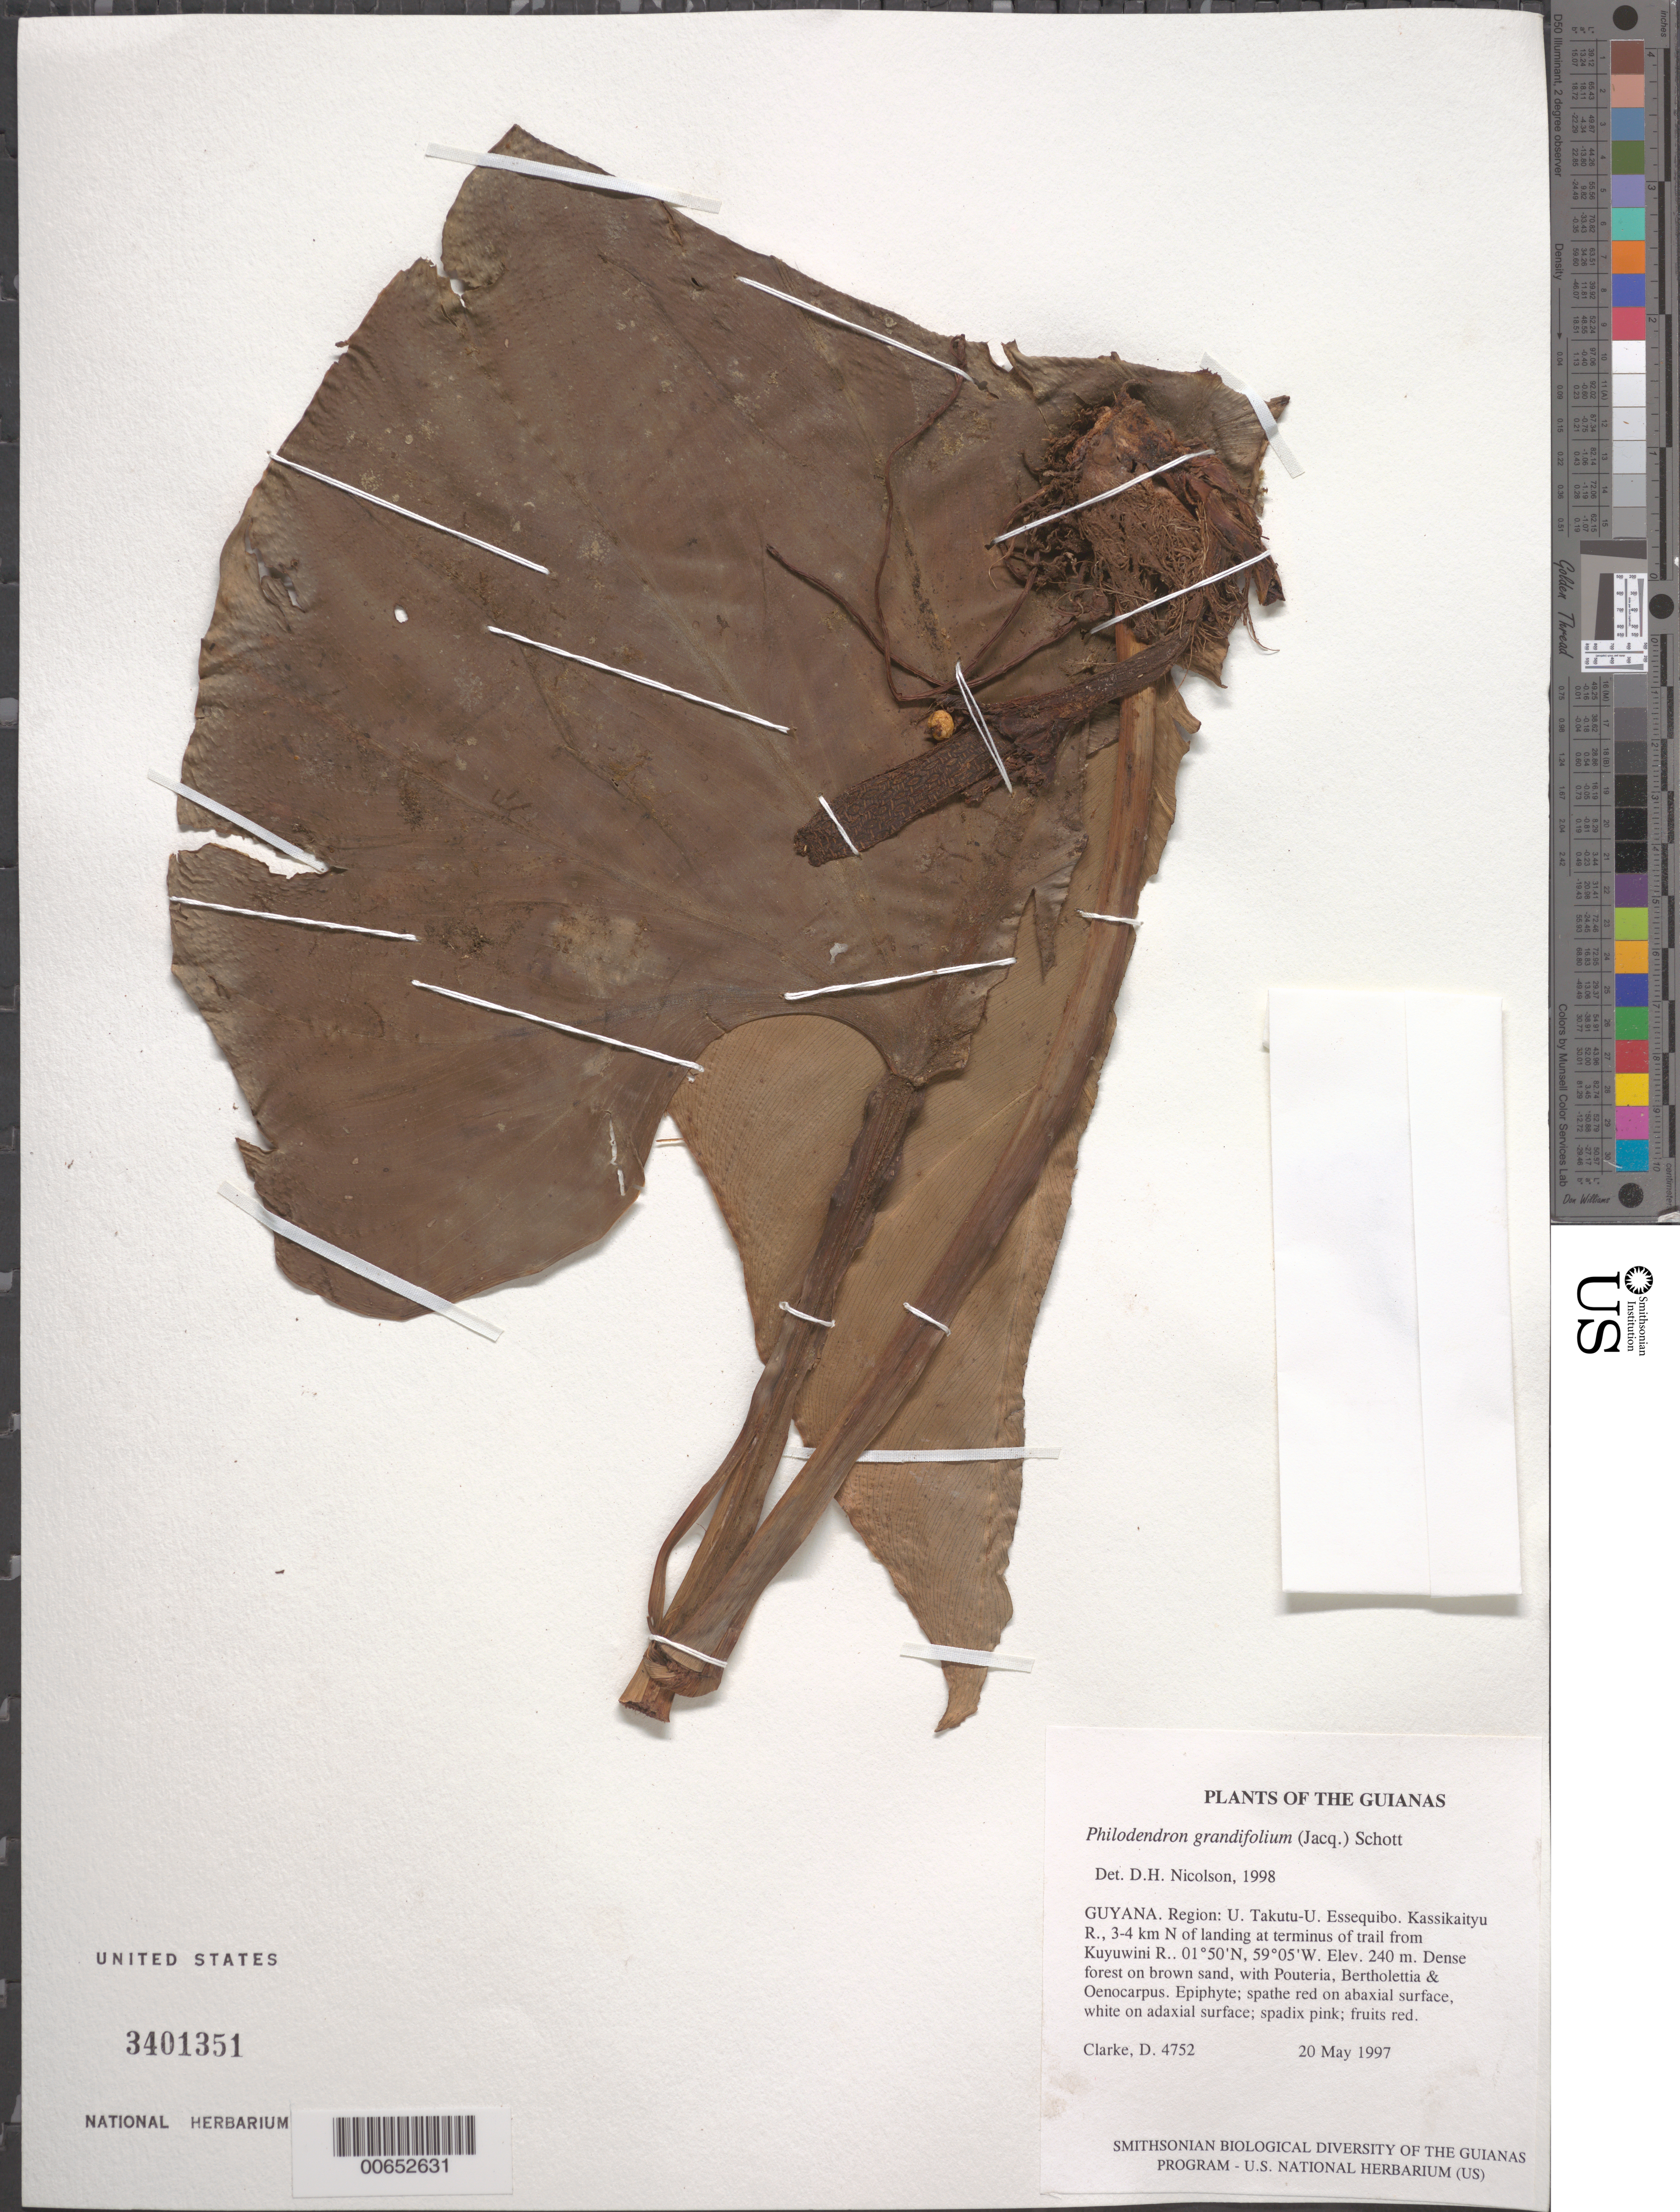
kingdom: Plantae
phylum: Tracheophyta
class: Liliopsida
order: Alismatales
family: Araceae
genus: Philodendron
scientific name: Philodendron grandifolium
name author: (Jacq.) Schott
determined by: Nicolson, Dan H.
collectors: H. D. Clarke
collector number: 4752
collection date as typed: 20 May 1997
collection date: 1997-05-20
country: Guyana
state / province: U. Takutu-U. Essequibo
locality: Kassikaityu R., 3-4 km N of landing at terminus of trail from Kuyuwini R.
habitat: Dense forest on brown sand, with Pouteria, Bertholettia & Oenocarpus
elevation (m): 240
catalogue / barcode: US 3401351